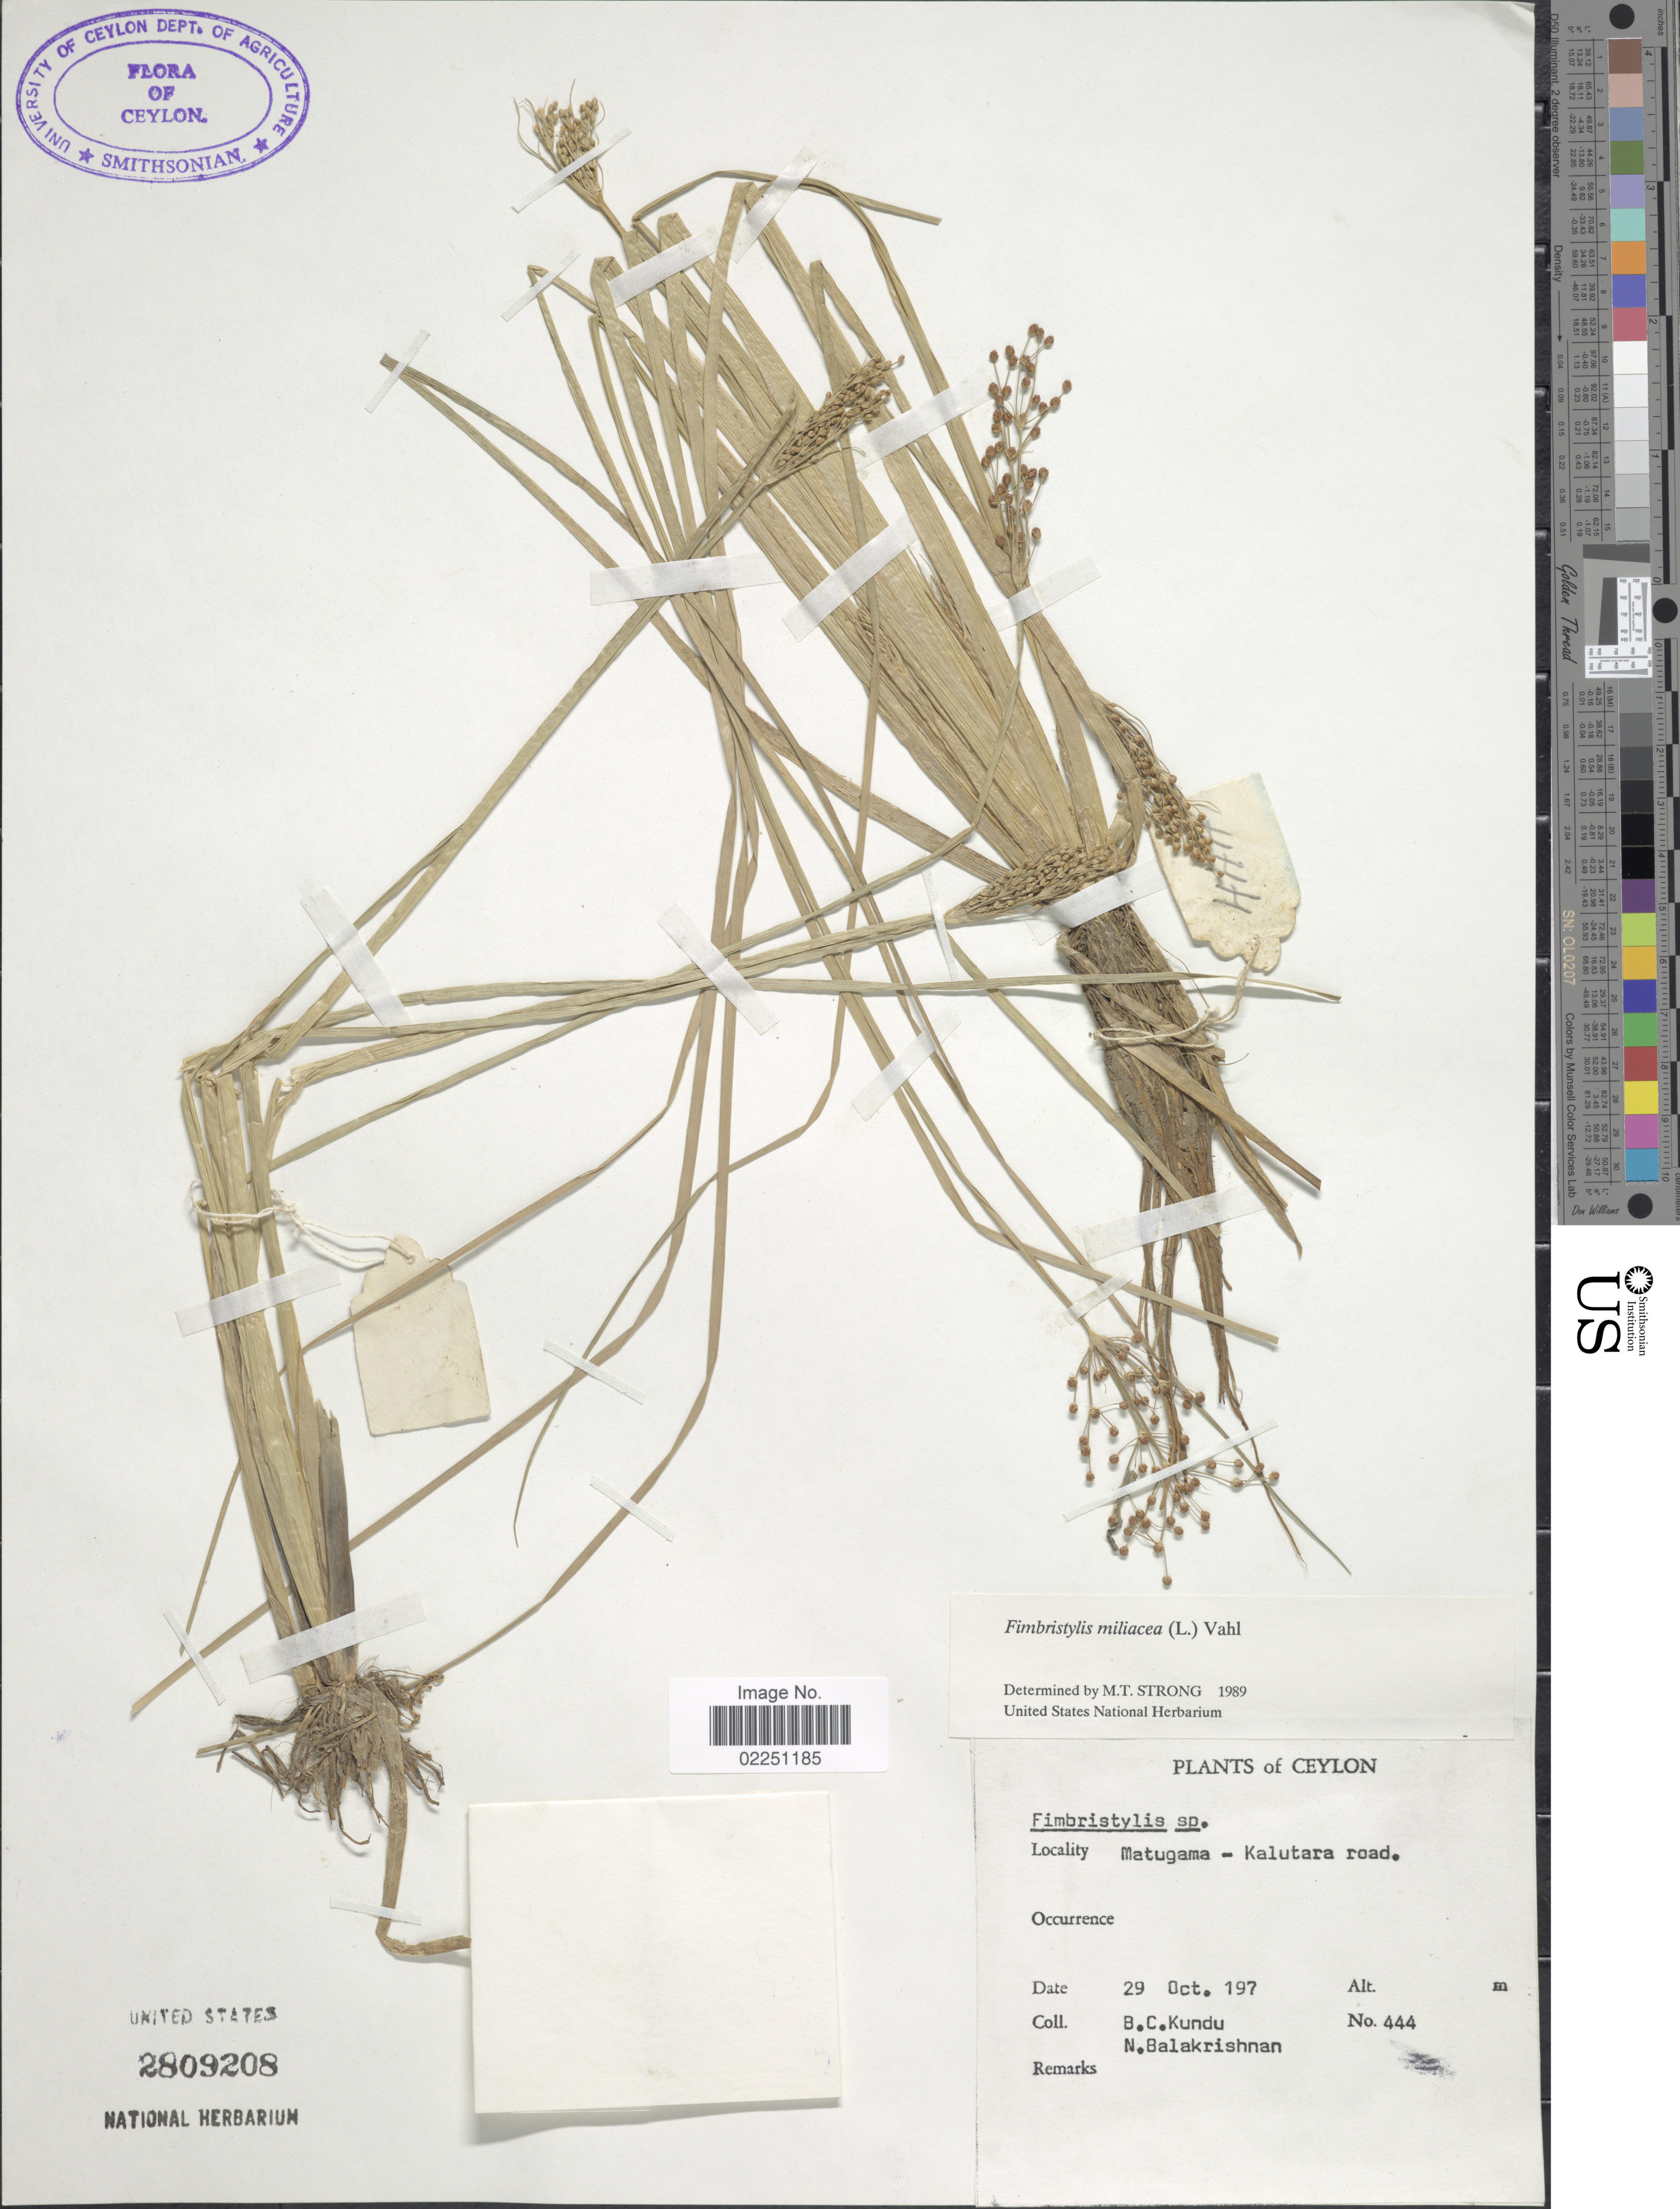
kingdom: Plantae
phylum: Tracheophyta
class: Liliopsida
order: Poales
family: Cyperaceae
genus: Fimbristylis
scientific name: Fimbristylis littoralis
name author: Gaudich.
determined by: Strong, M. T., (US), Smithsonian Institution - National Museum of Natural History (UNITED STATES)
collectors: B. C. Kundu & N. Balakrishnan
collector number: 444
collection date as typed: Transcribed d/m/y: 29/10/197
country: Sri Lanka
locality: Ceylon. Matugama - Kalutara road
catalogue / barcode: US 2809208